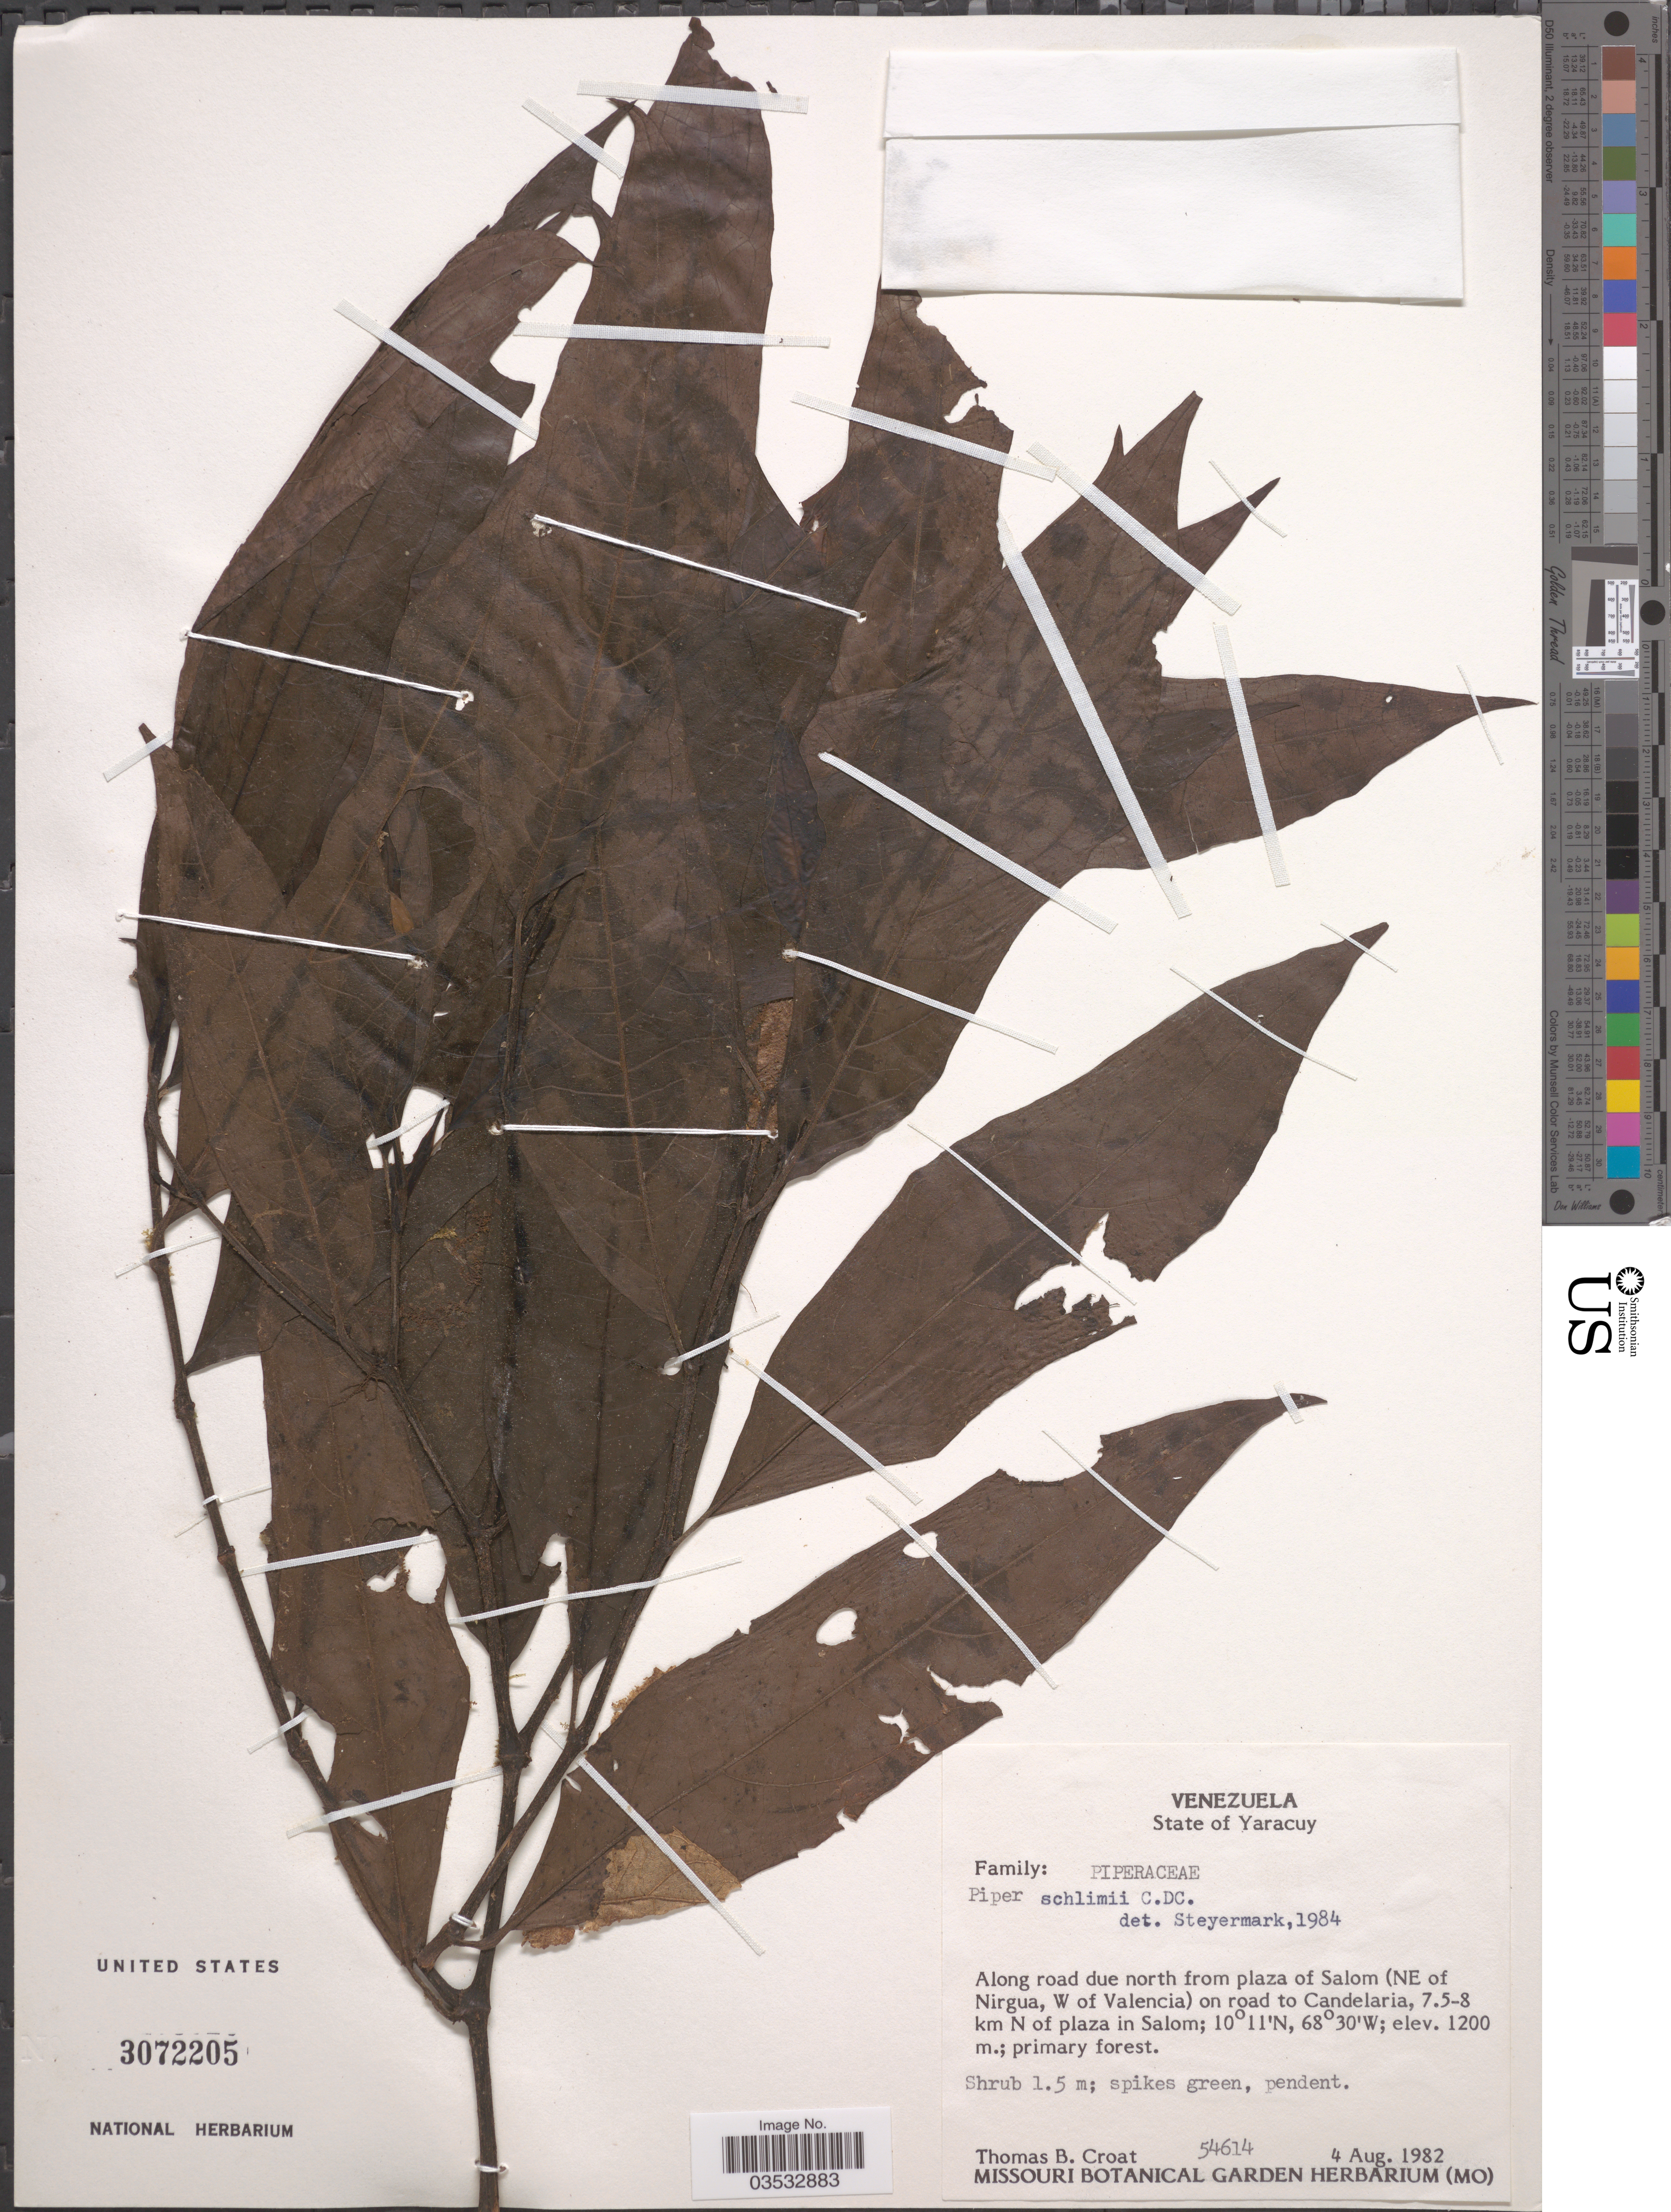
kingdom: Plantae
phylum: Tracheophyta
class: Magnoliopsida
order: Piperales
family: Piperaceae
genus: Piper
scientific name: Piper schlimii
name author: C. DC.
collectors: T. B. Croat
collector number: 54614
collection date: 1982-08-04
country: Venezuela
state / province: Yaracuy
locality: Along road due north from plaza of Salom (NE of Nirgua, W of Valencia) on road to Candelaria, 7.5-8 km N of plaza in Salom.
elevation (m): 1200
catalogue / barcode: US 3072205